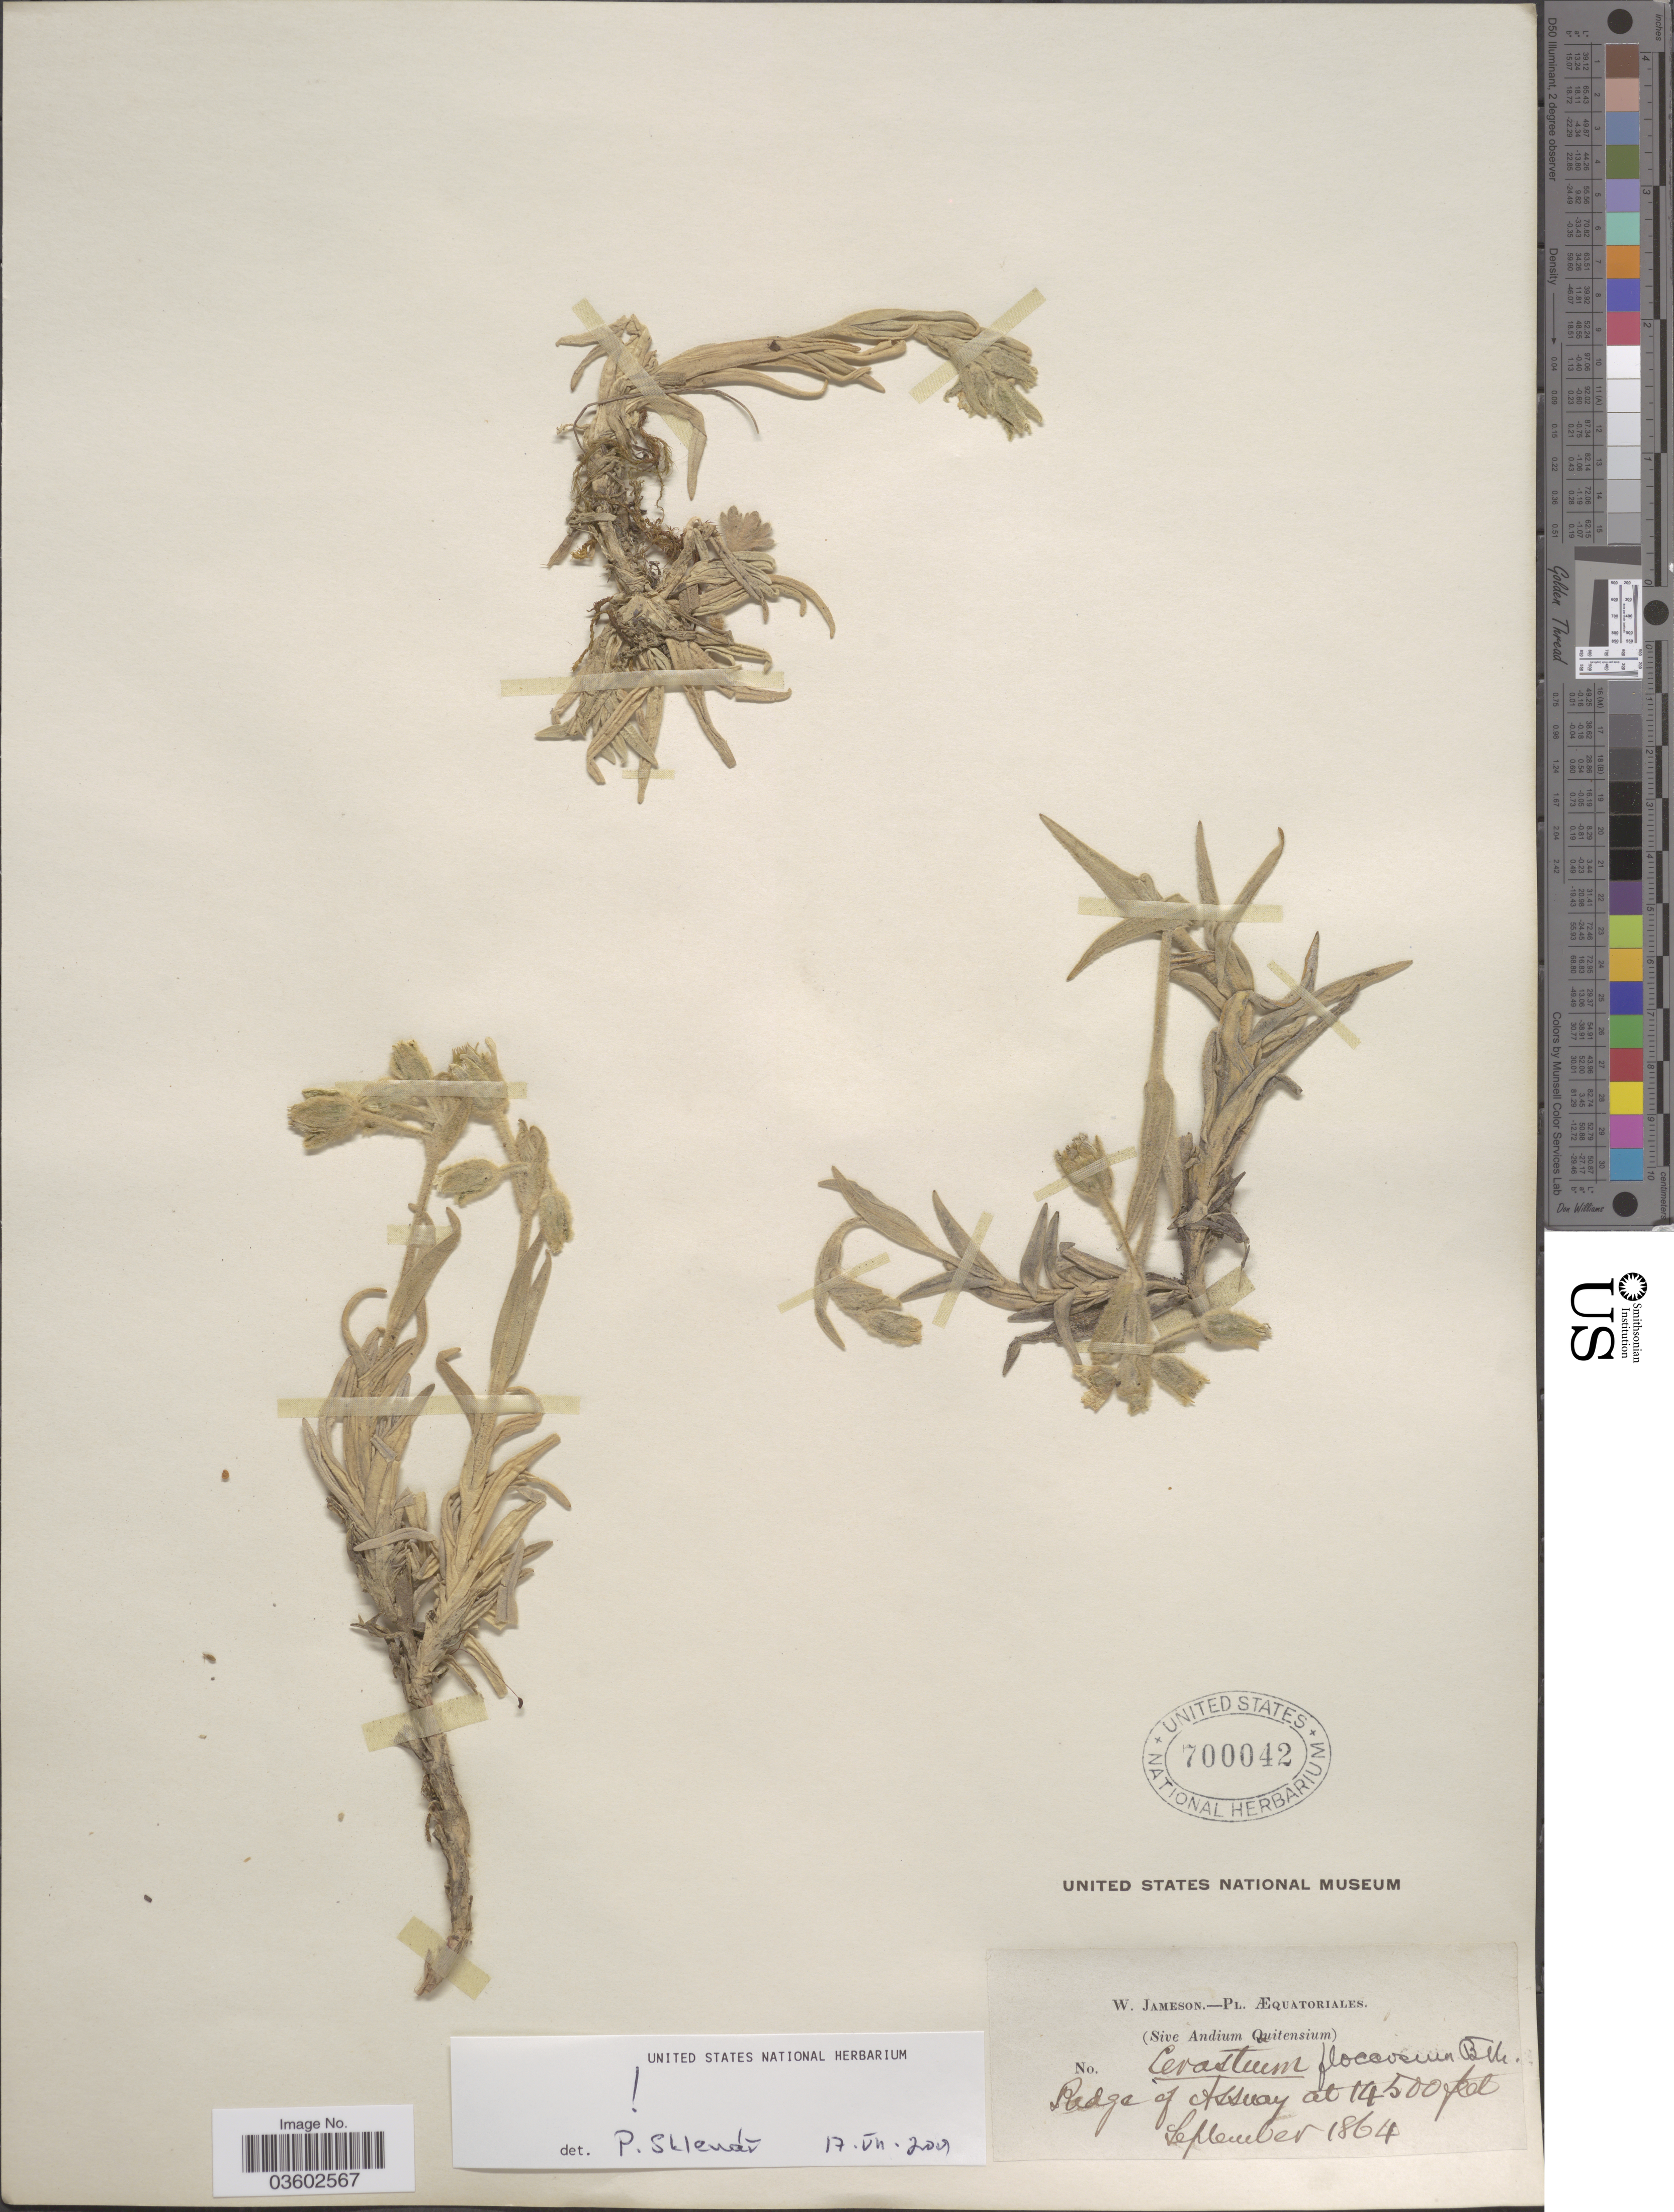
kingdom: Plantae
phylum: Tracheophyta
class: Magnoliopsida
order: Caryophyllales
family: Caryophyllaceae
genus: Cerastium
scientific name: Cerastium floccosum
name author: Benth.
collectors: W. Jameson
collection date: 1864-09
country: Ecuador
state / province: Azuay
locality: Æquatoriales. Ridge of Assuay.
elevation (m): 4420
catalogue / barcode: US 700042